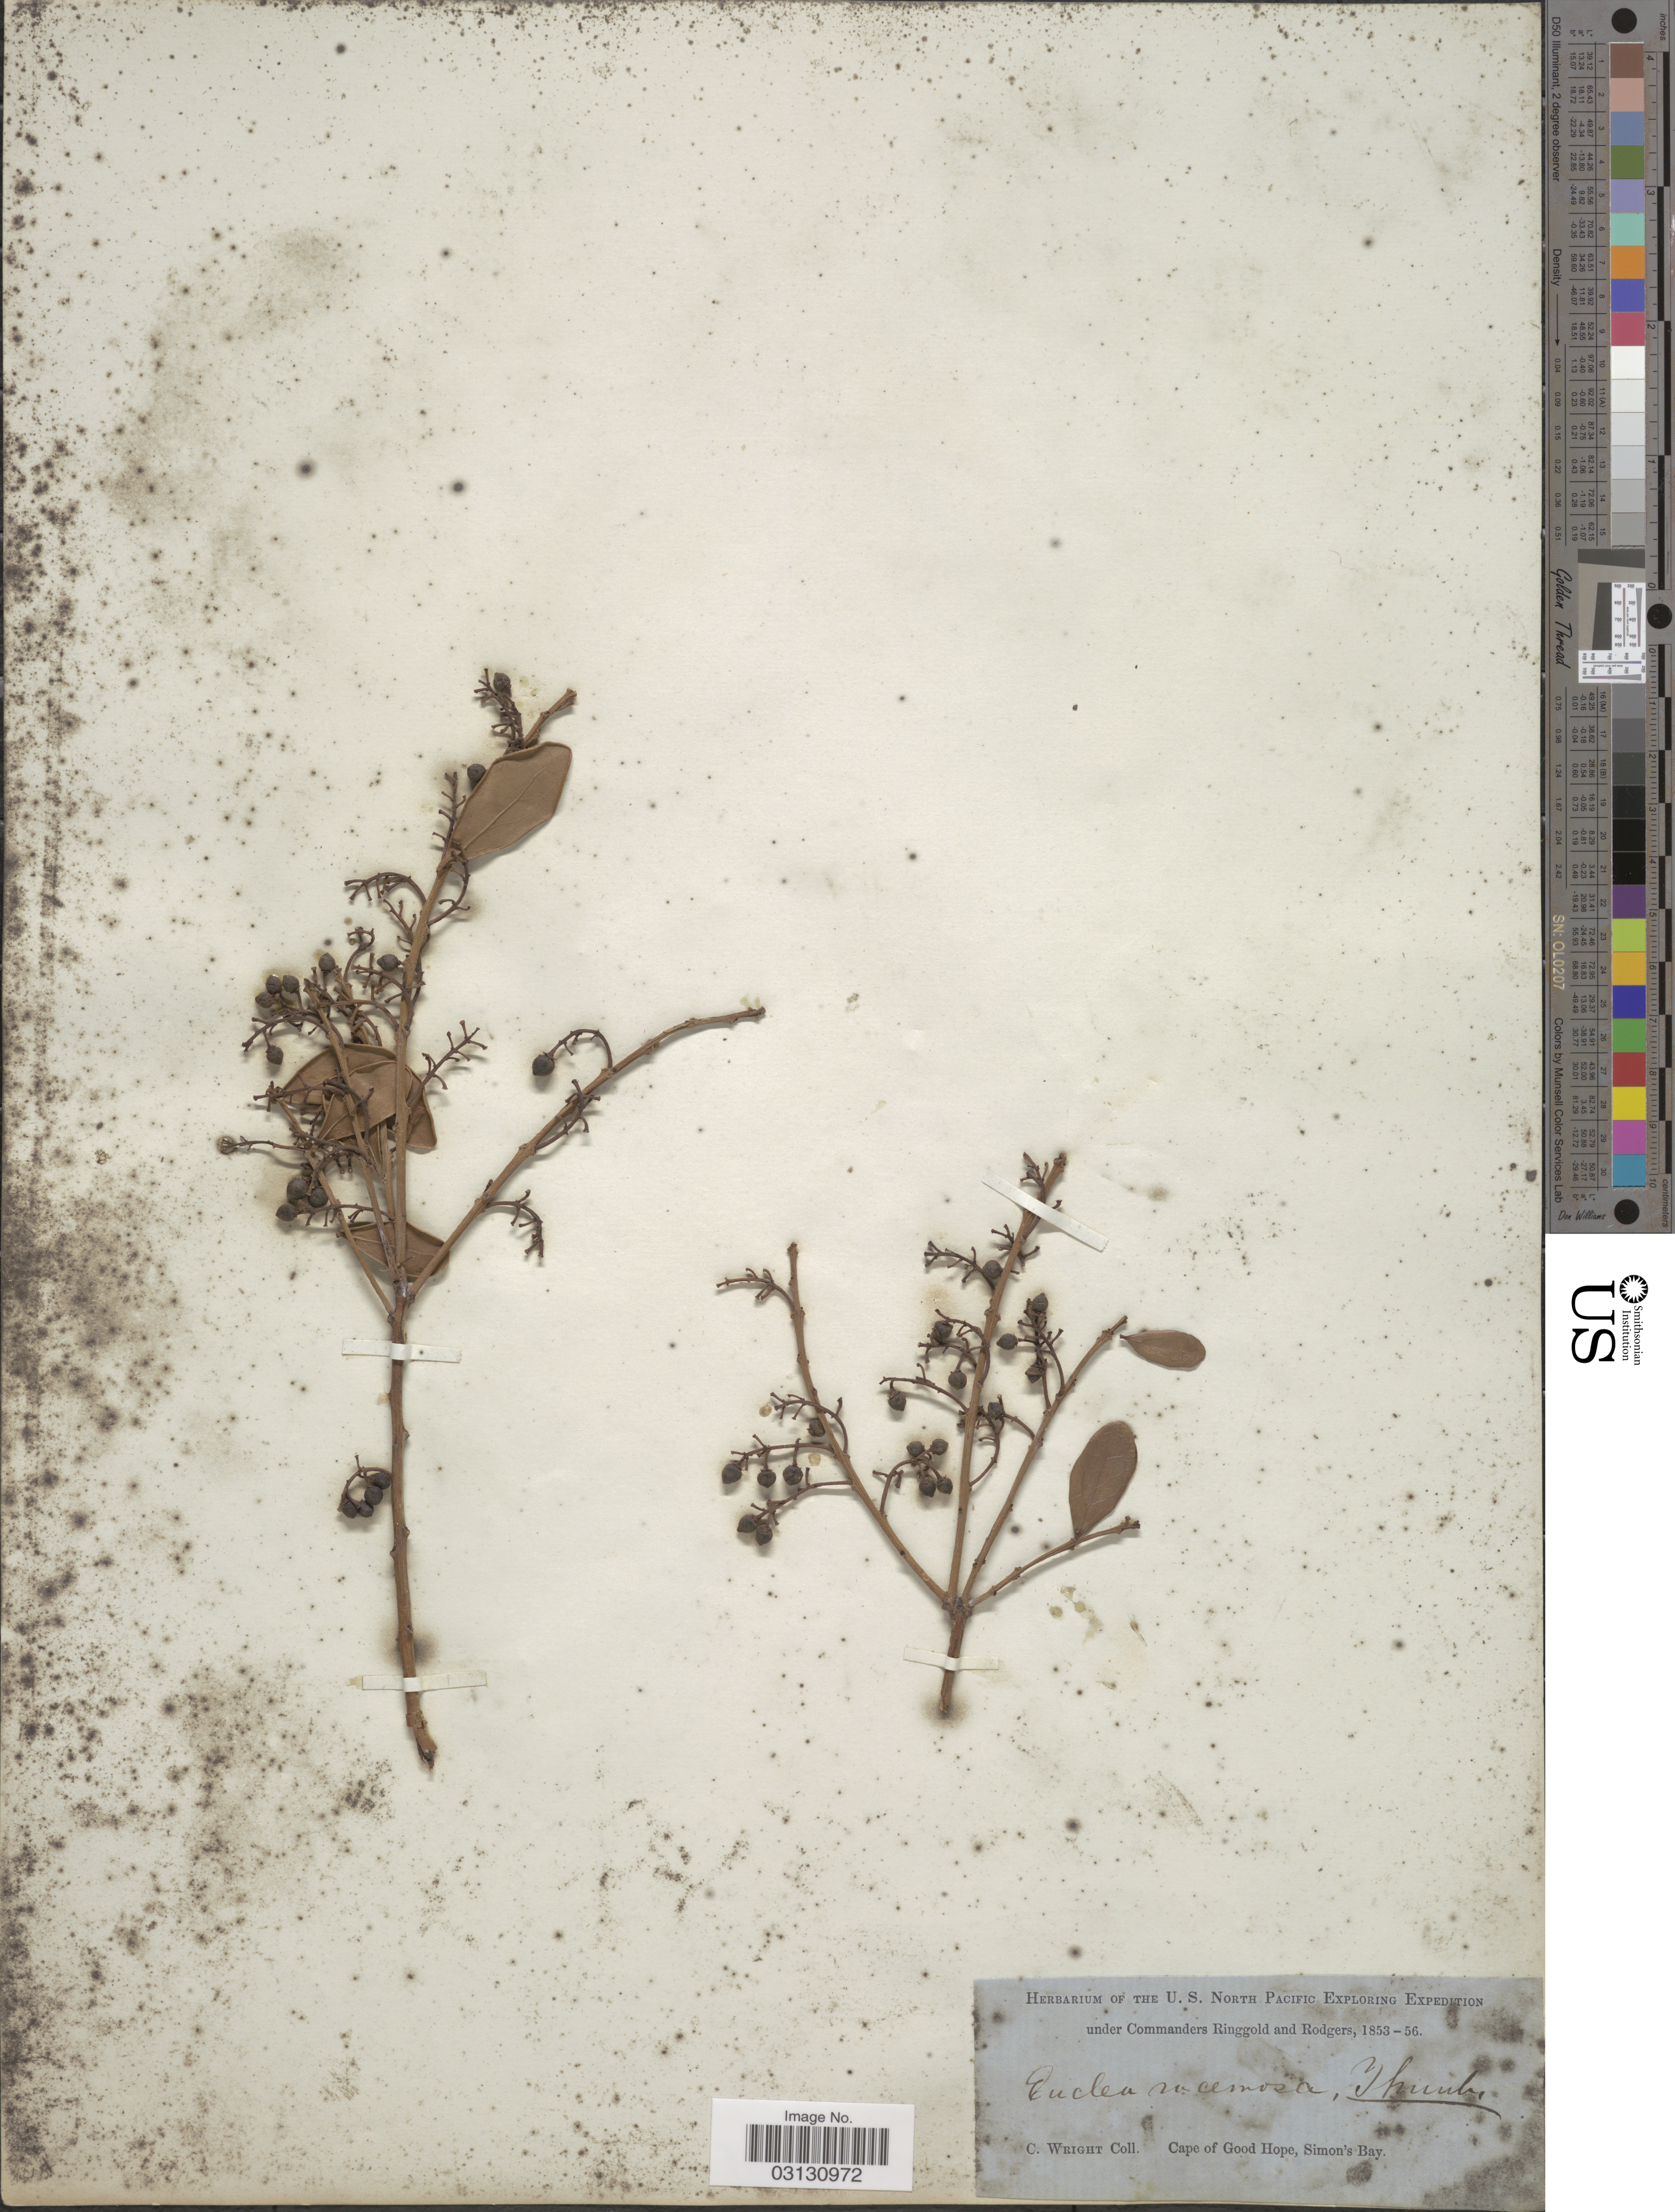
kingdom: Plantae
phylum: Tracheophyta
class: Magnoliopsida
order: Ericales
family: Ebenaceae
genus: Euclea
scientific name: Euclea racemosa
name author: L.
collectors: C. Wright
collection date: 1853/1856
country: South Africa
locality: Cape of Good Hope, Simon's Bay.